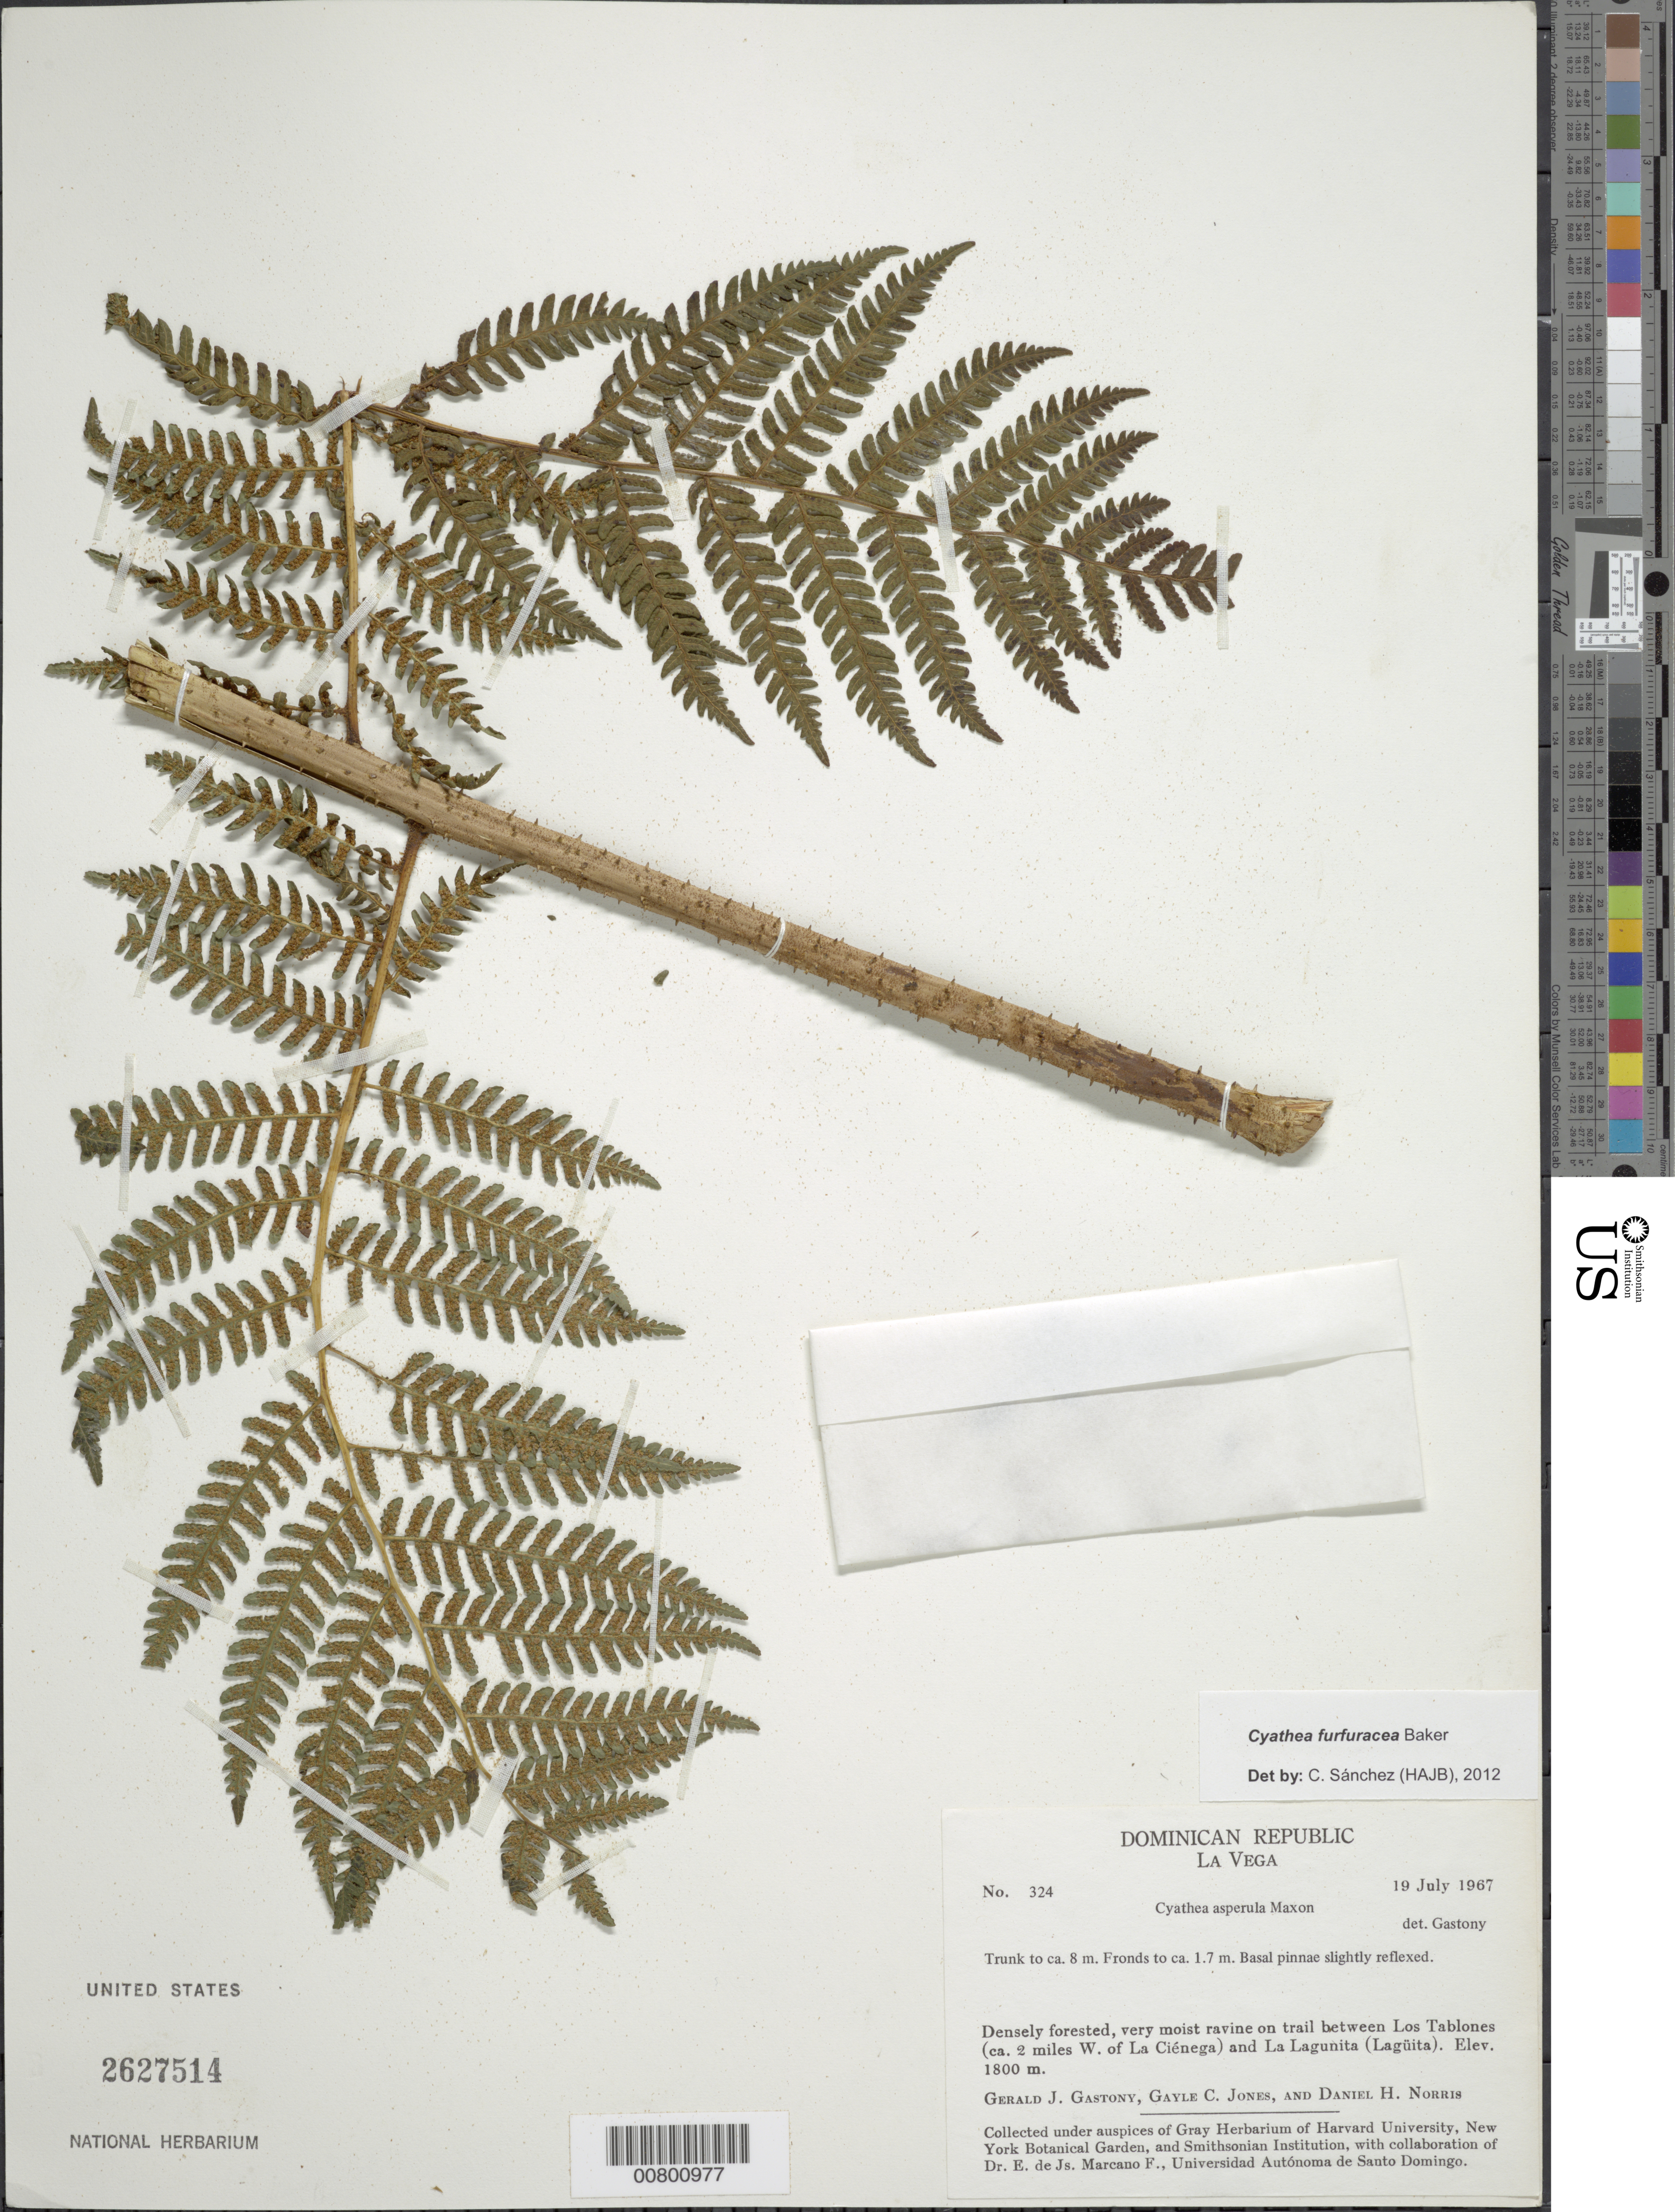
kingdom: Plantae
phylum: Tracheophyta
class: Polypodiopsida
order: Cyatheales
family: Cyatheaceae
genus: Cyathea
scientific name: Cyathea furfuracea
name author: Christ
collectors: G. Gastony, G. C. Jones & D. H. Norris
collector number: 324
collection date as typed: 19 Aug 1967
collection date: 1967-08-19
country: Dominican Republic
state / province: La Vega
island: Hispaniola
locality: Los Tablones (ca. 2 miles W of La Ciénega) to La Lagunita (Lagüita)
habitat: Densely forested, very moist ravine on trail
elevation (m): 1800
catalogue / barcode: US 2627514